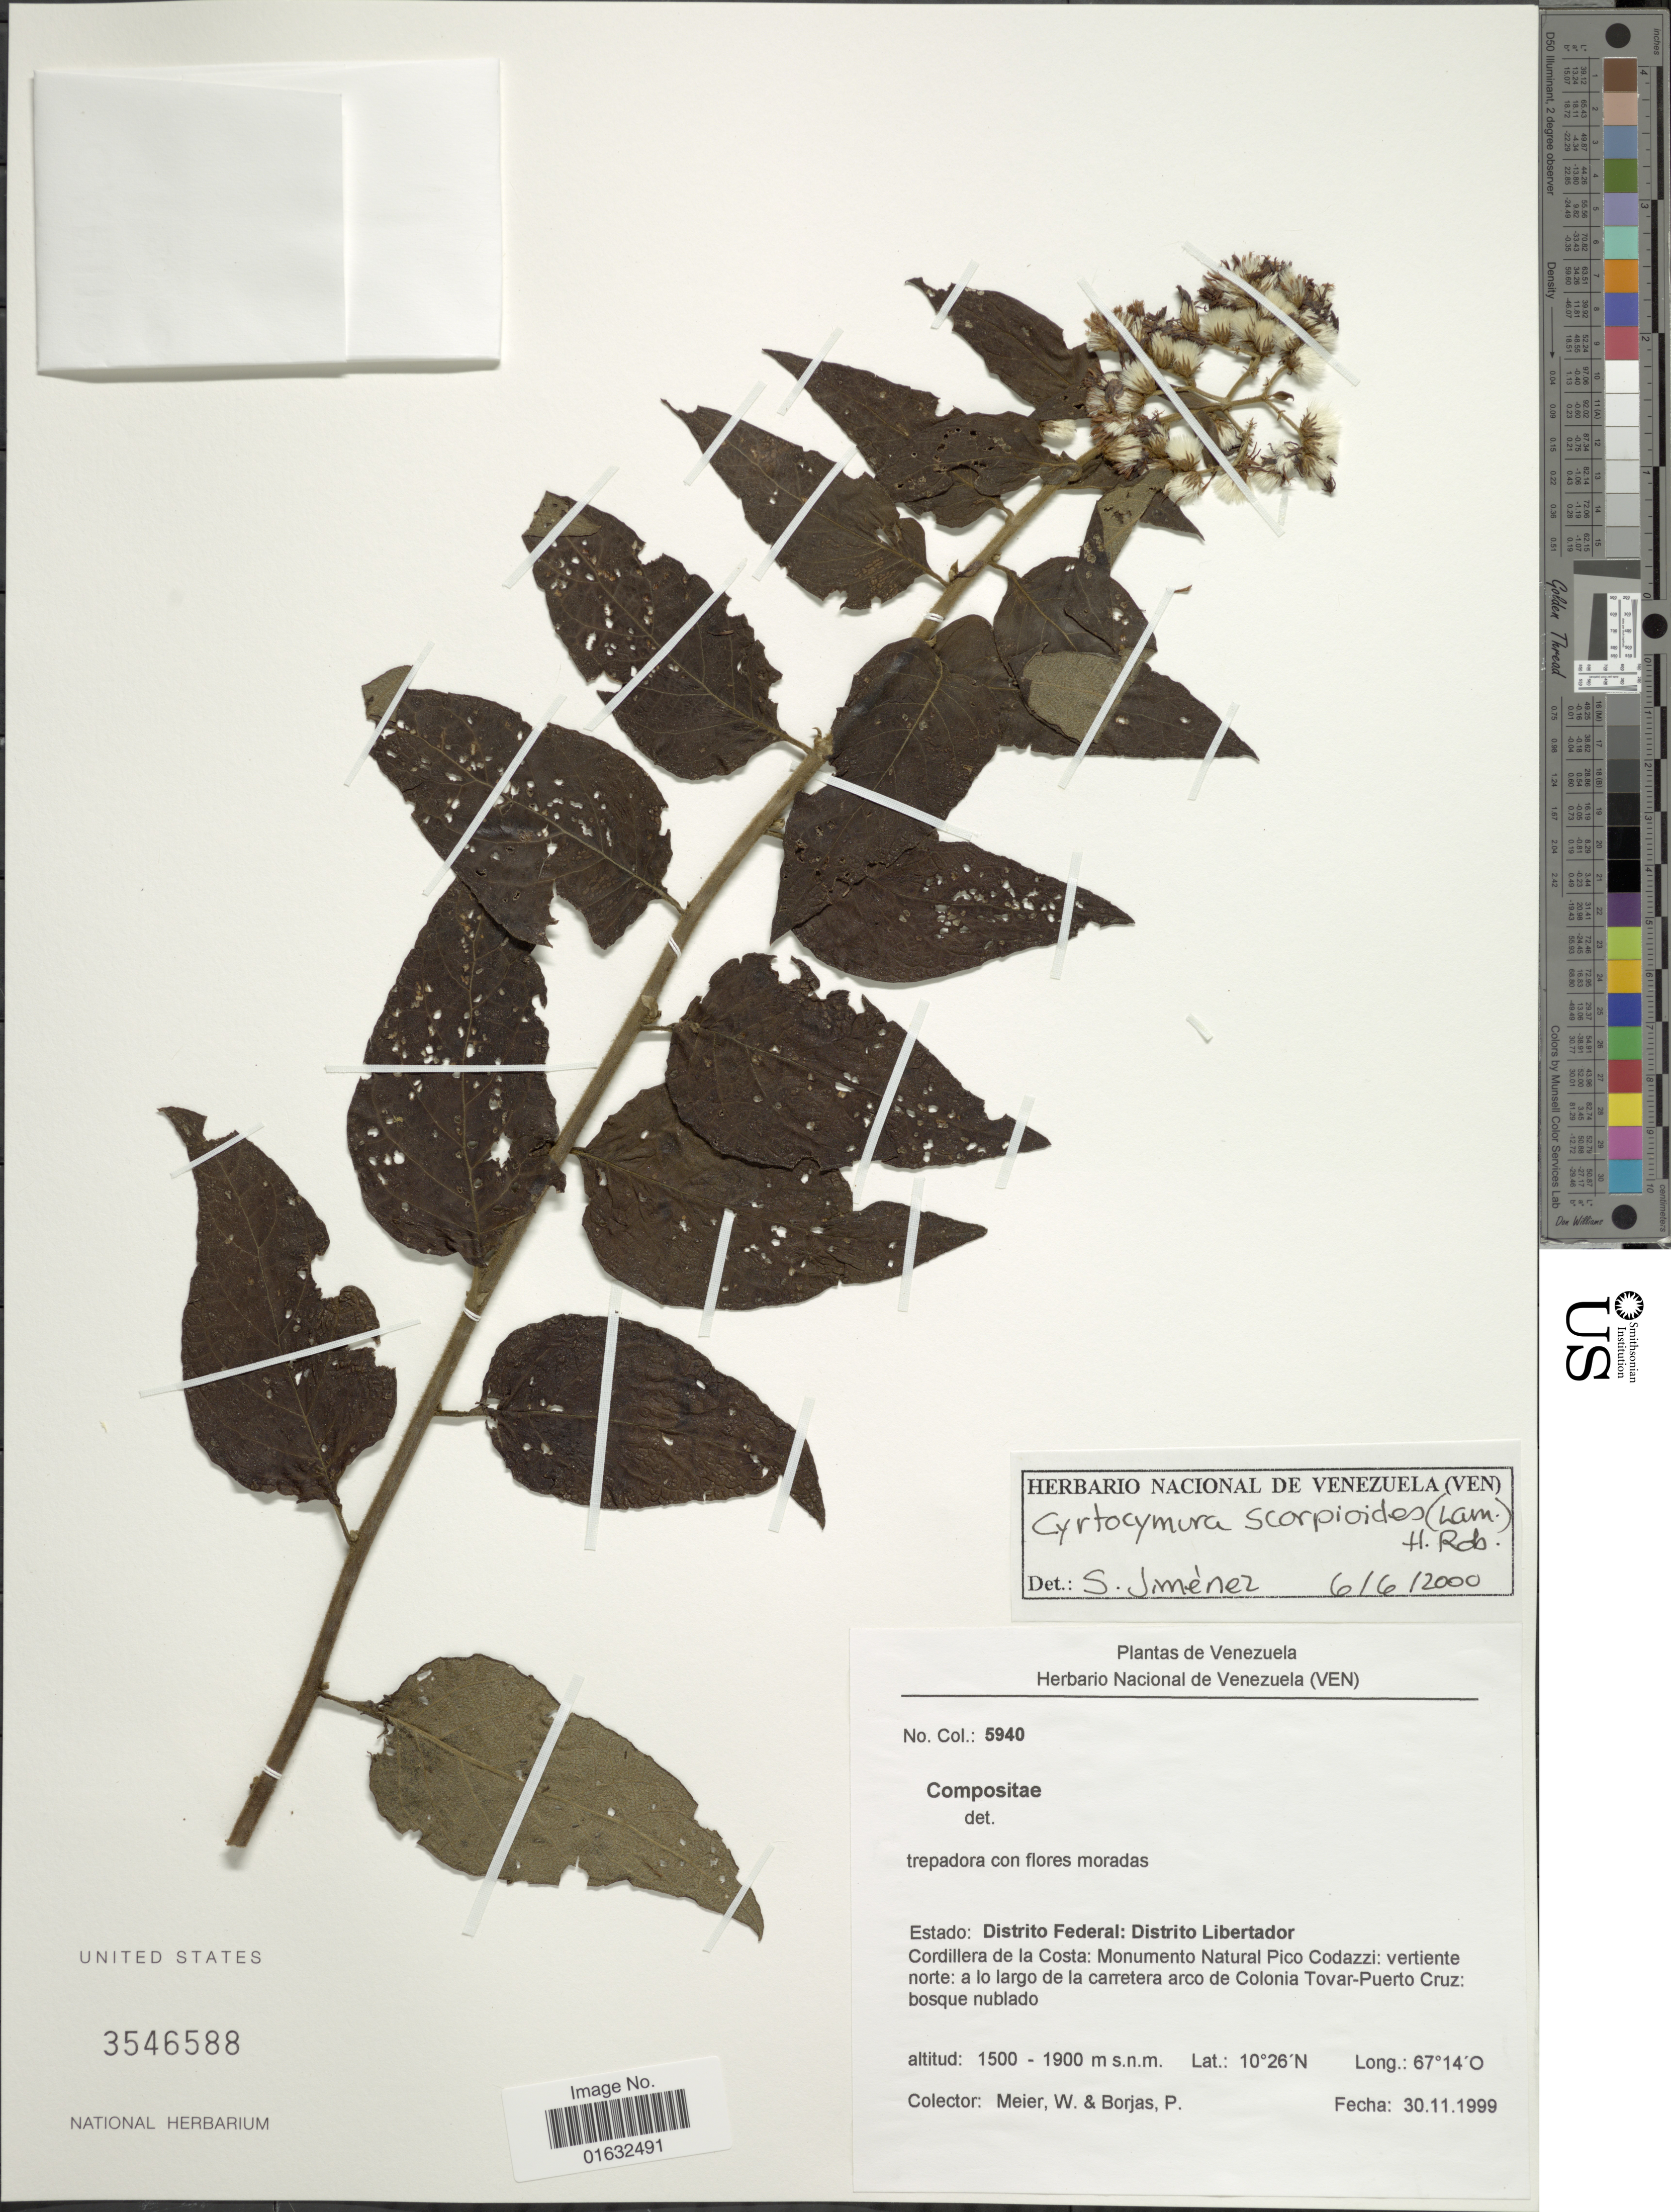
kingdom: Plantae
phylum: Tracheophyta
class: Magnoliopsida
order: Asterales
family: Asteraceae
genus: Cyrtocymura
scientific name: Cyrtocymura scorpioides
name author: (Lam.) H. Rob.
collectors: W. Meier & P. Borjas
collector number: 5940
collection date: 1999-11-30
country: Venezuela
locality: Estado: Distrito Federal: Distrito Libertador, Cordillera de la Costa: Monumento Natural Pico Codazzi: vertiente norte: a lo largo de la carretera arco de Colonia Tovar-Puerto Cruz: bosque nublado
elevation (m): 1500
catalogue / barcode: US 3546588